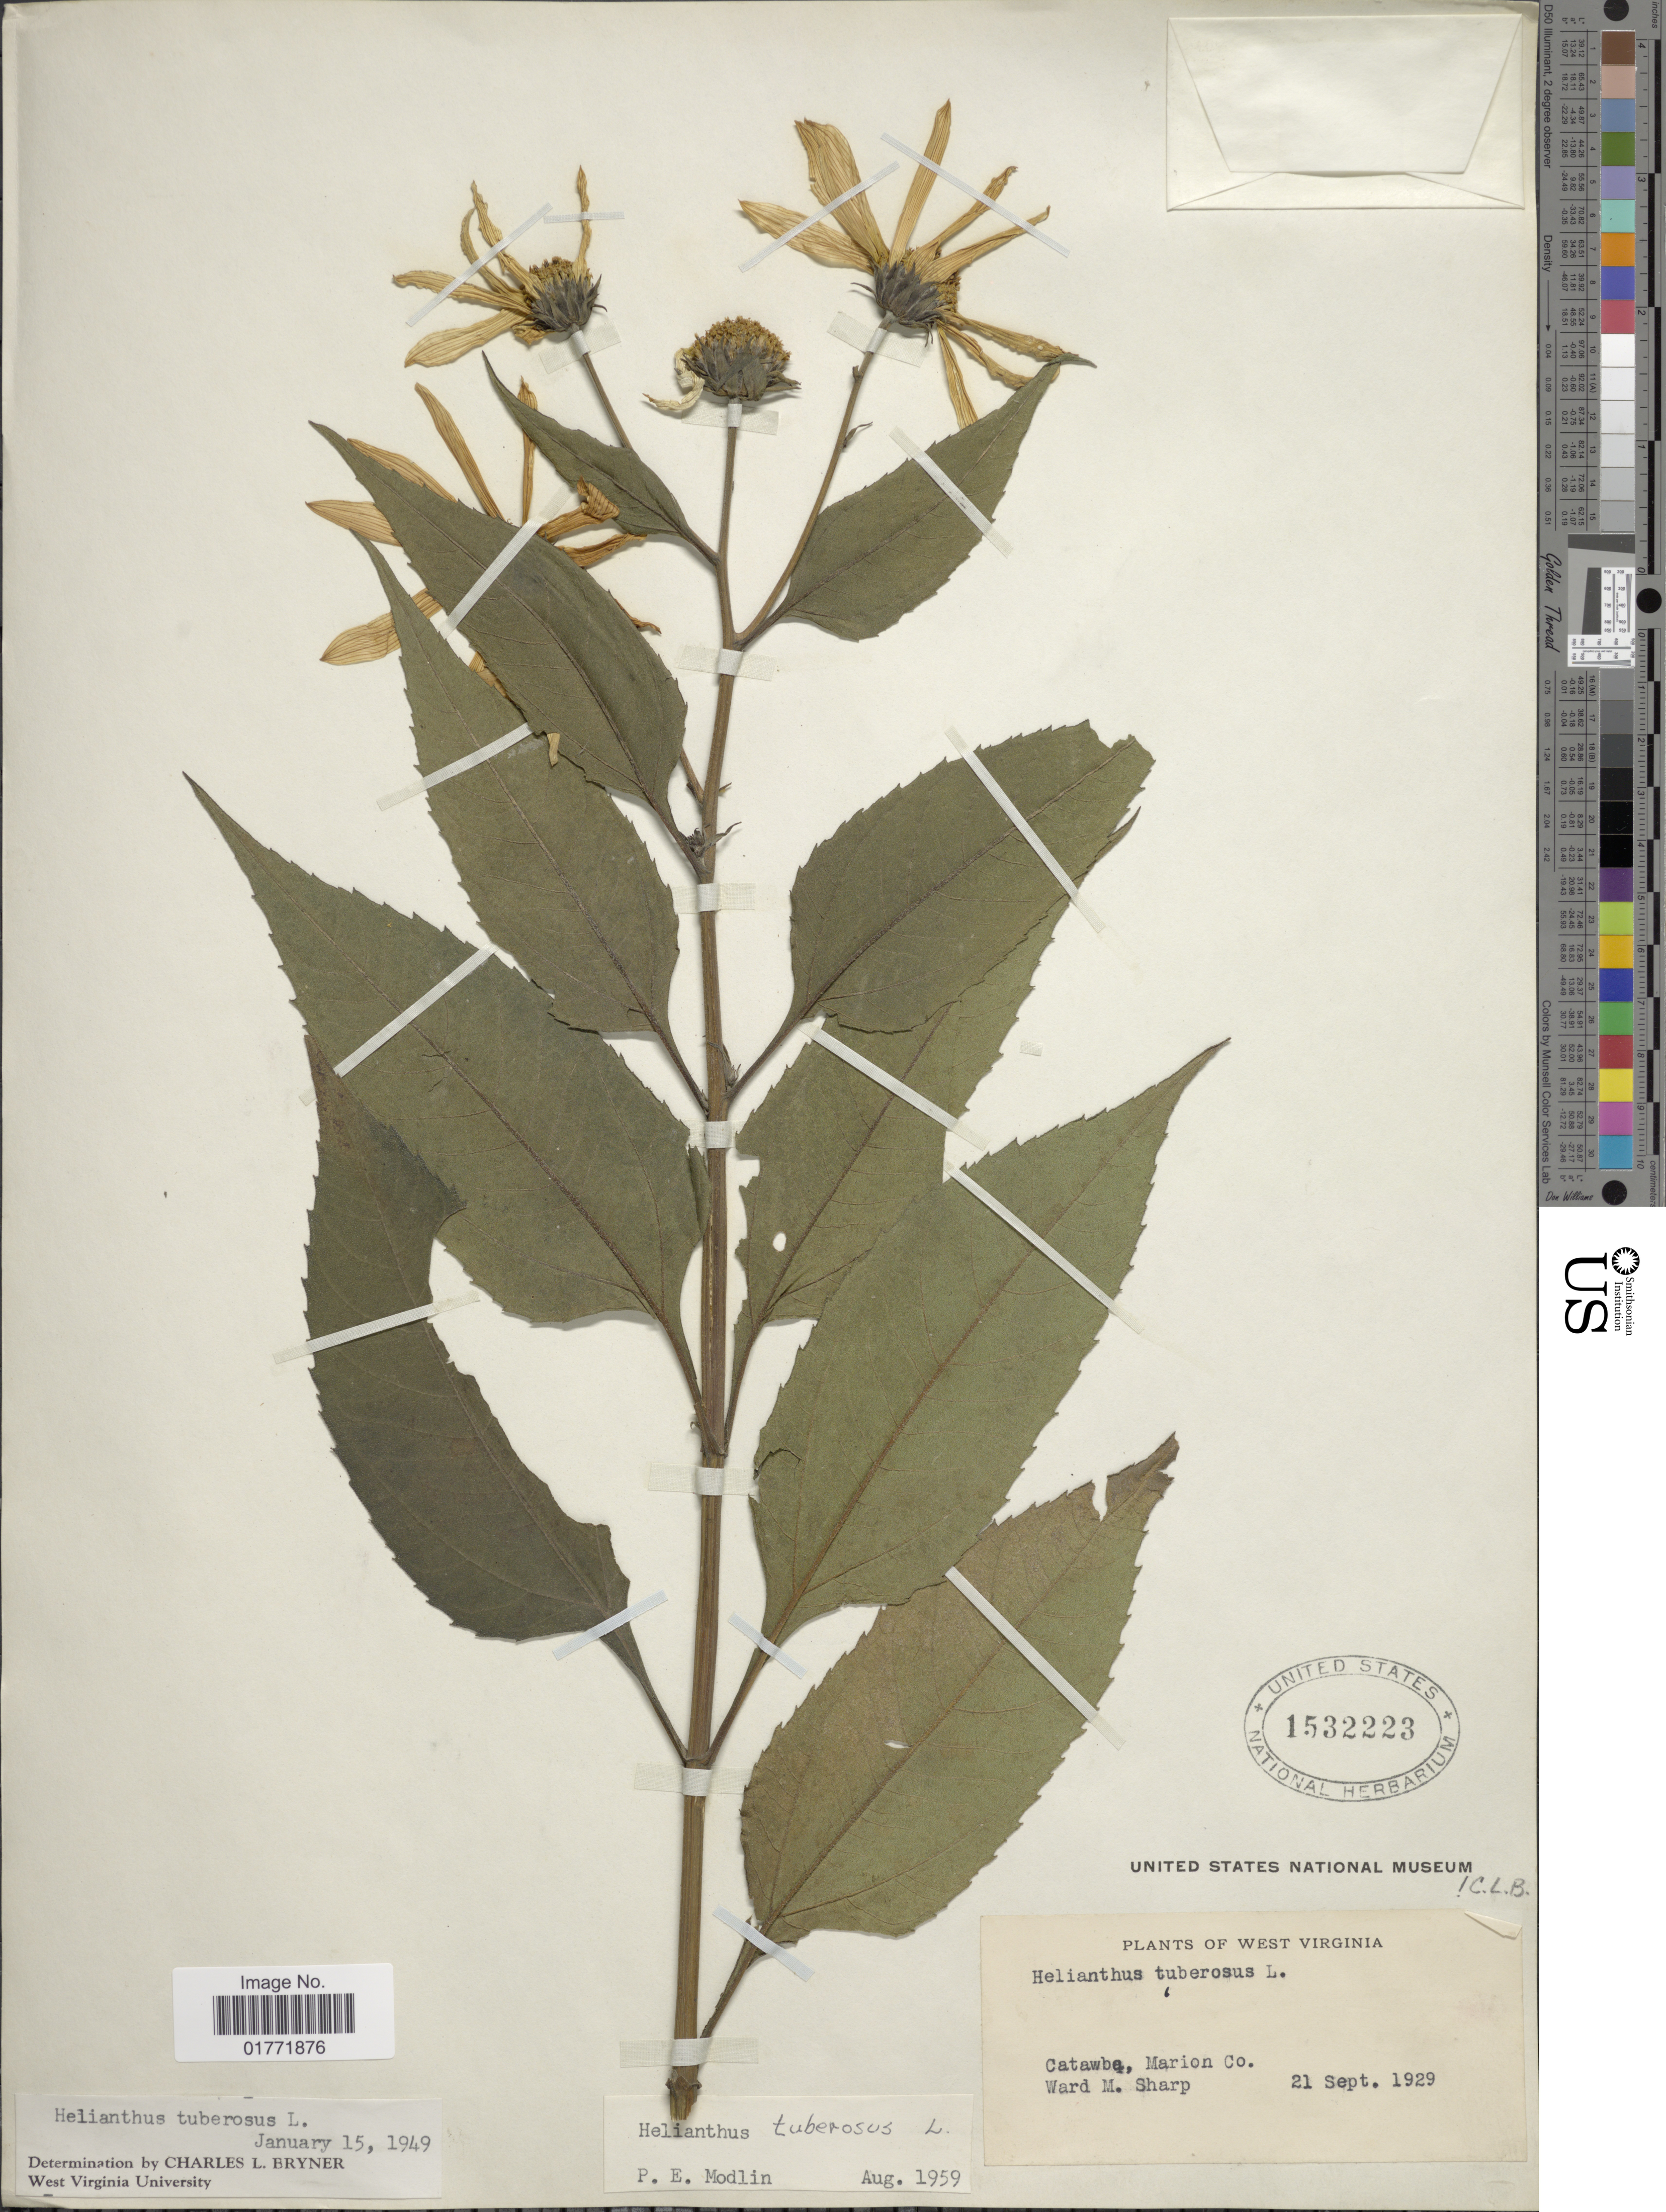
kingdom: Plantae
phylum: Tracheophyta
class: Magnoliopsida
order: Asterales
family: Asteraceae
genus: Helianthus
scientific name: Helianthus tuberosus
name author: L.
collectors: W. M. Sharp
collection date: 1929-09-21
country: United States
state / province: West Virginia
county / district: Marion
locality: West Virginia, Catawba, Marion Co.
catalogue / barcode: US 1532223